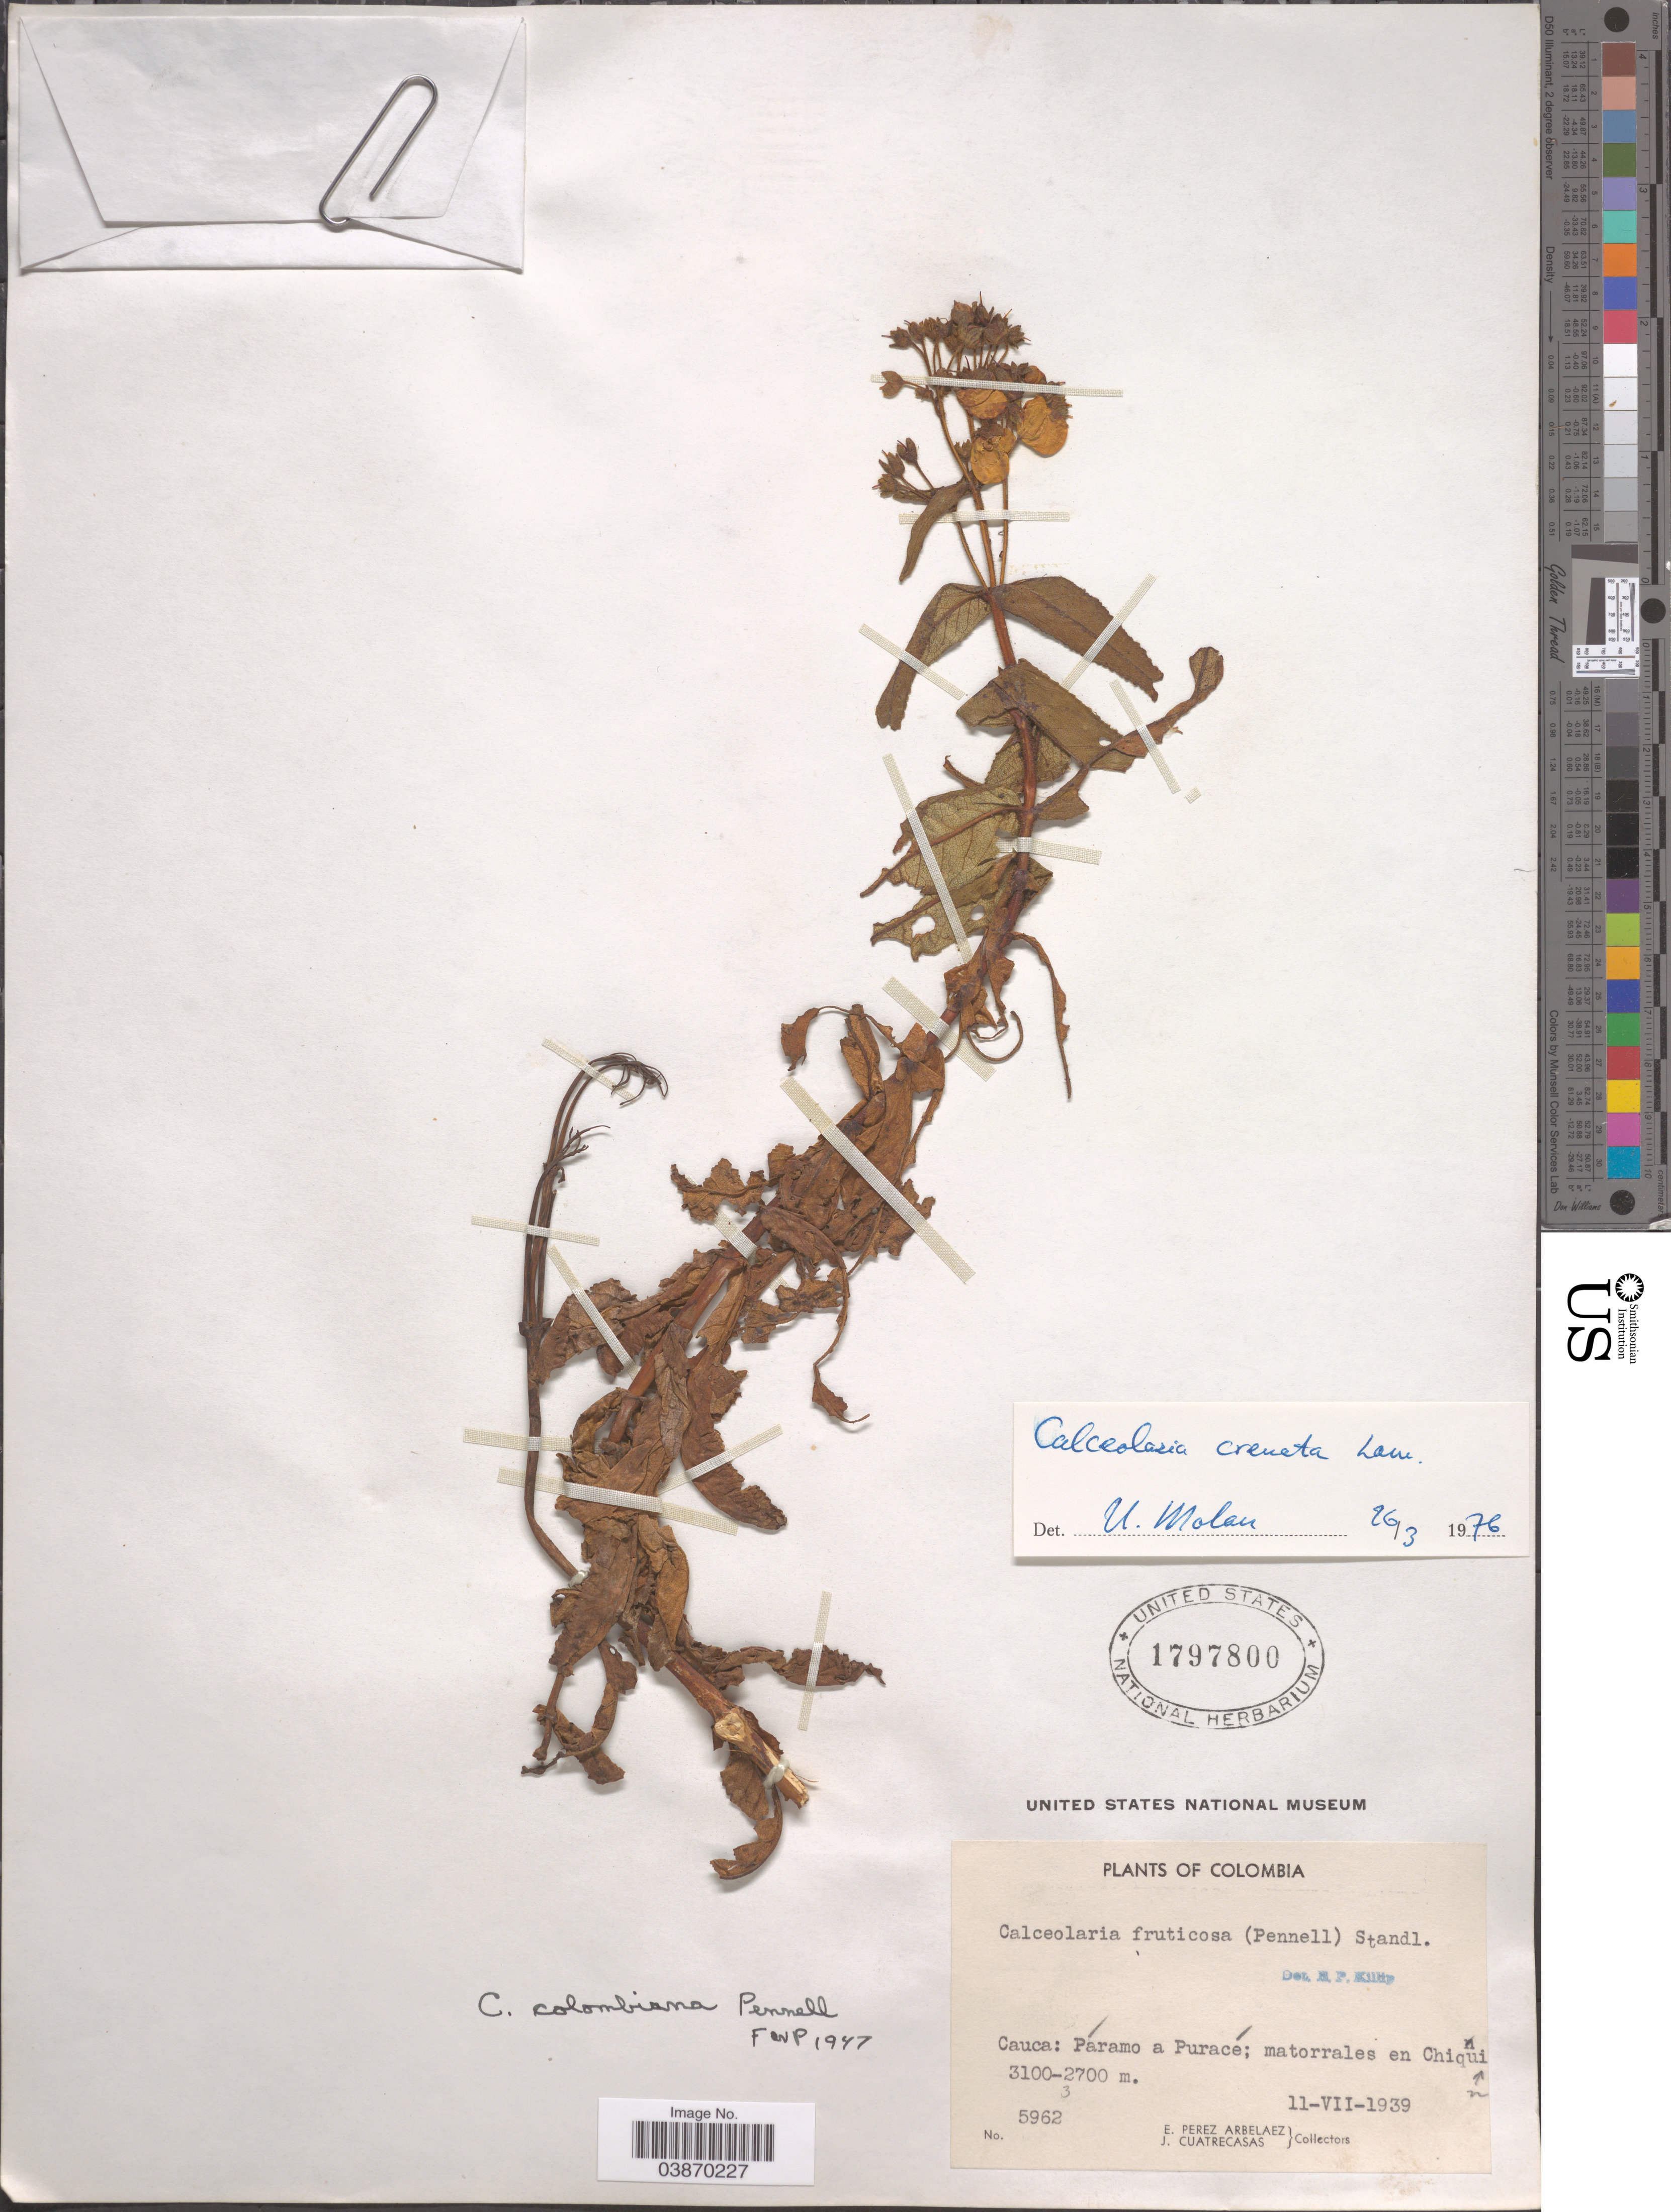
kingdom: Plantae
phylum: Tracheophyta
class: Magnoliopsida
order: Lamiales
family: Calceolariaceae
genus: Calceolaria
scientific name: Calceolaria crenata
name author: Lam.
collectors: E. Pérez Arbeláez & J. Cuatrecasas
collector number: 5962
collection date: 1939-07-11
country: Colombia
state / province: Cauca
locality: Páramo a Puracé; matorrales en Chiquin.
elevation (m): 3100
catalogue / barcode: US 1797800